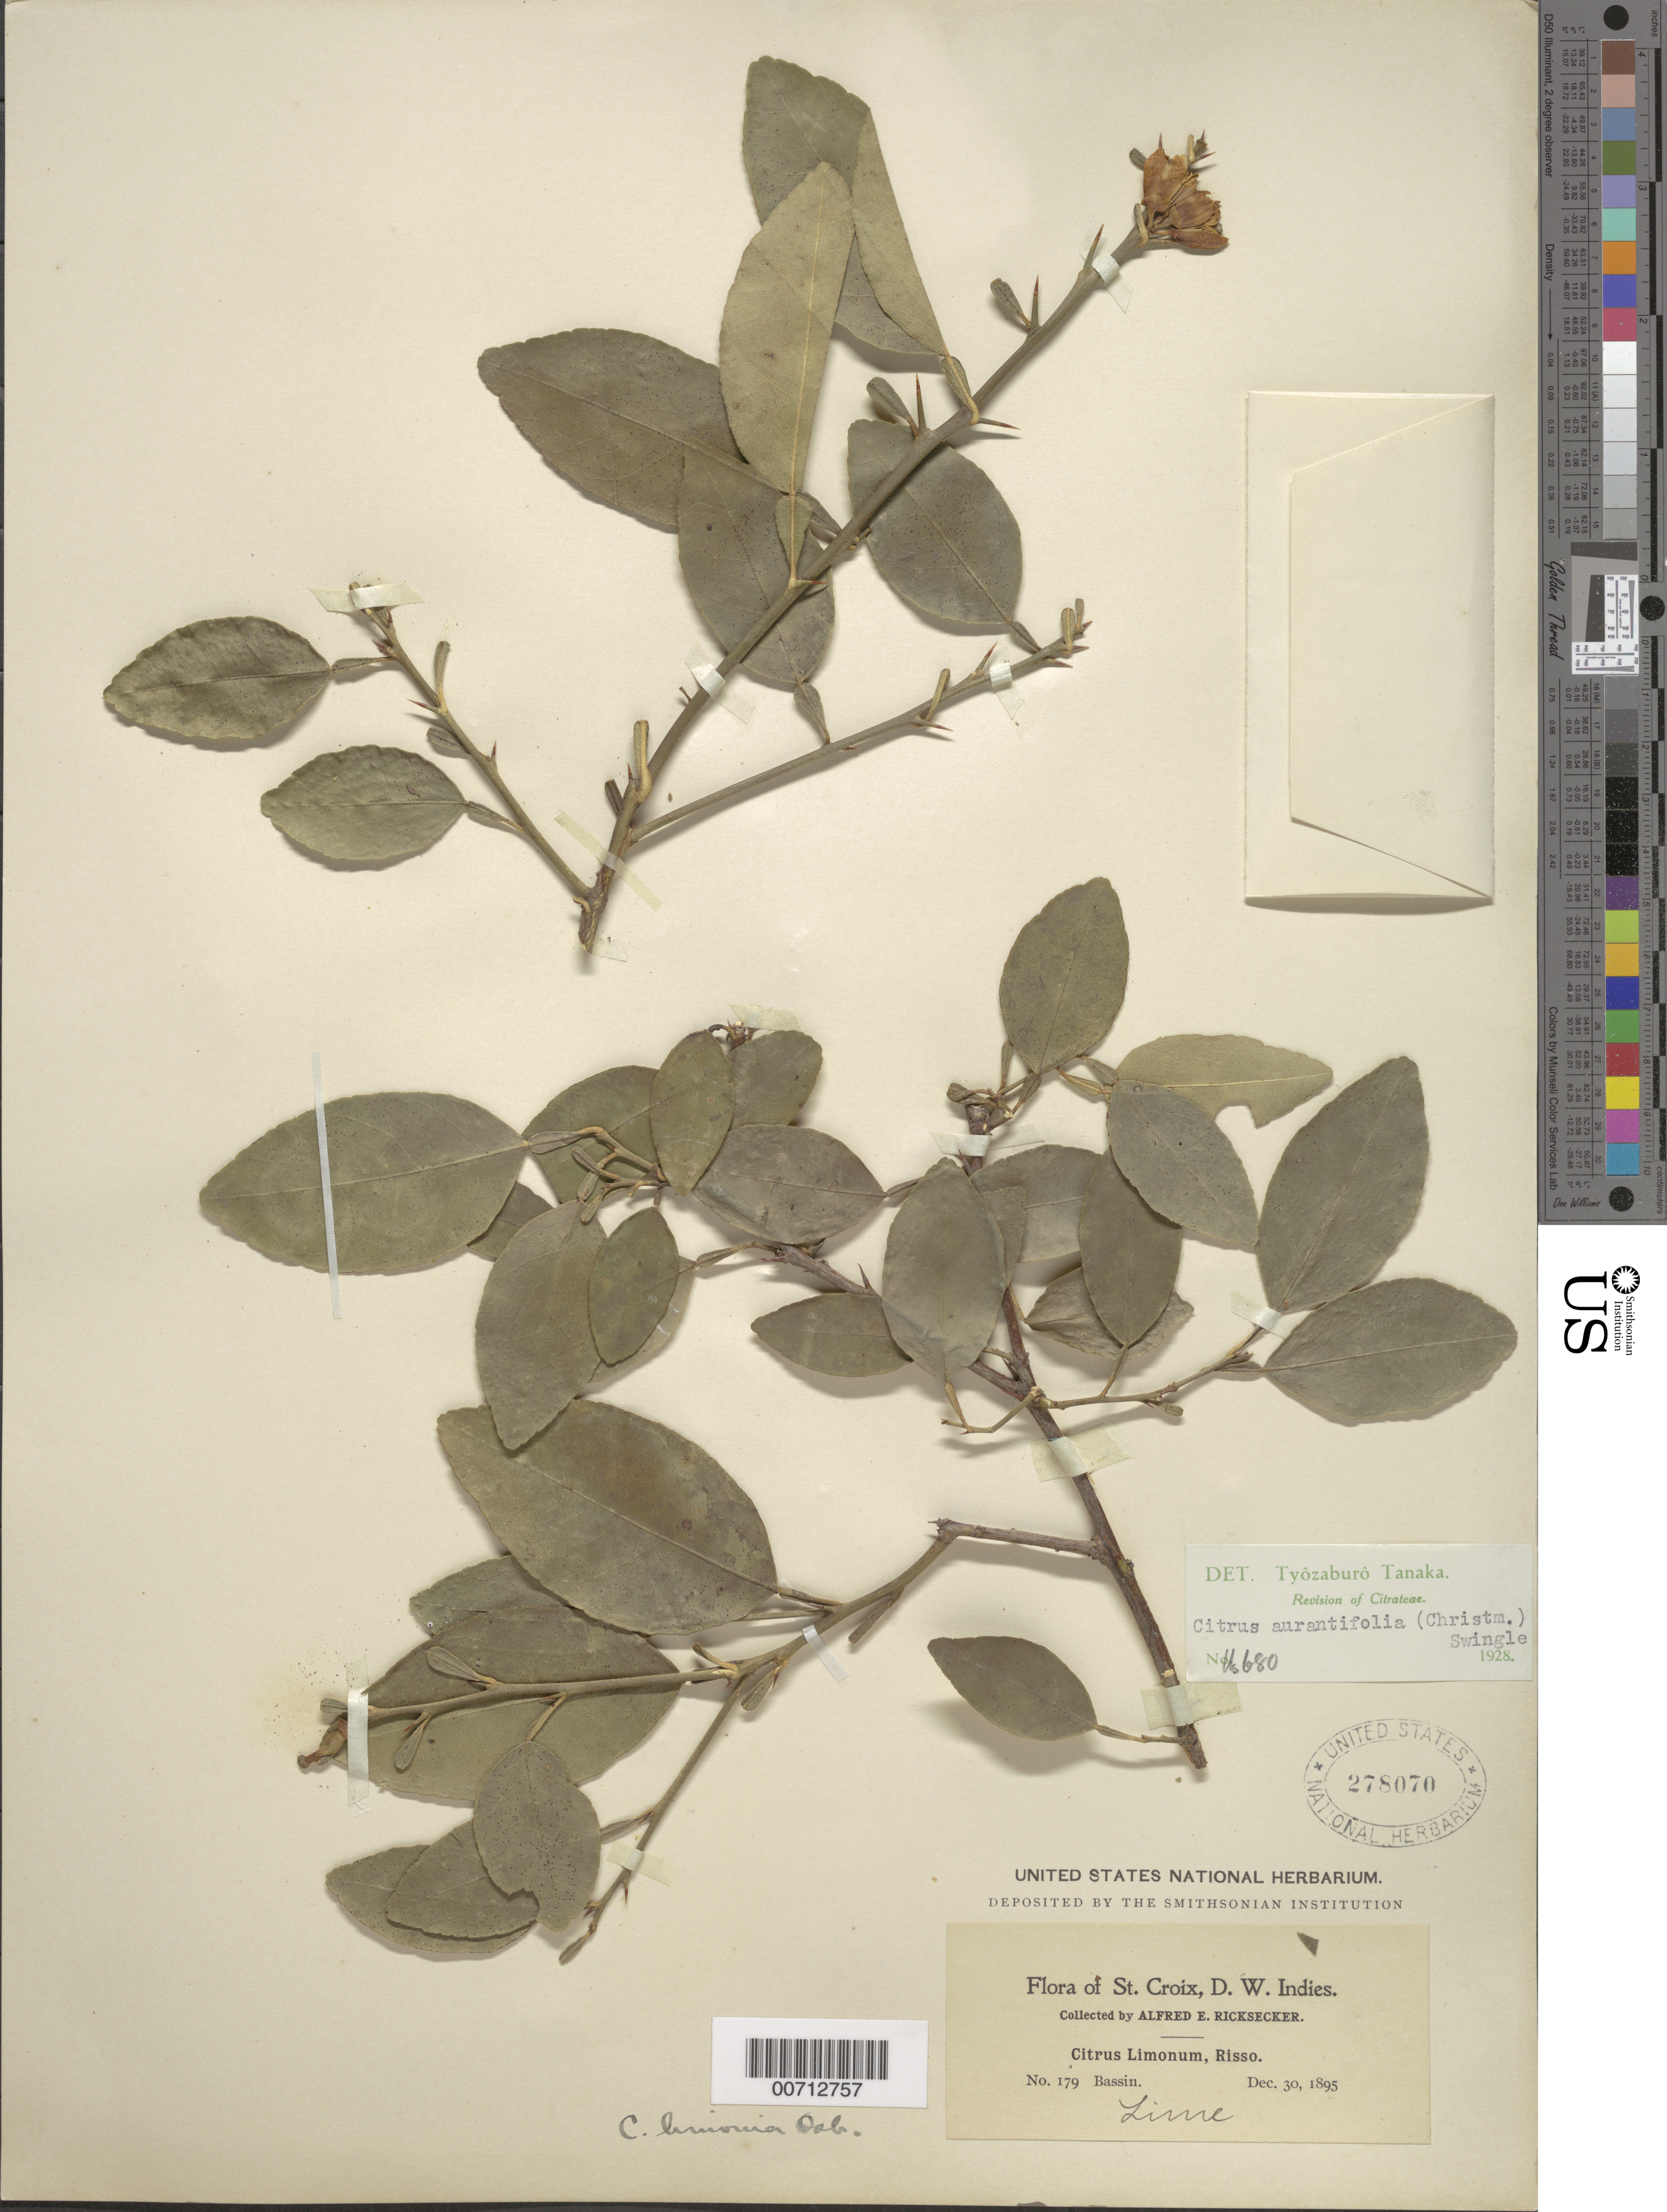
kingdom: Plantae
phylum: Tracheophyta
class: Magnoliopsida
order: Sapindales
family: Rutaceae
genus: Citrus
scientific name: Citrus x aurantifolia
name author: (Christm.) Swingle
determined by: Tanaka, T.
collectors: A. E. Ricksecker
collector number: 179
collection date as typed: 30 Dec 1895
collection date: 1895-12-30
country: U.S. Virgin Islands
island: St. Croix Island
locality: Bassin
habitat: Bassin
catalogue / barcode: US 278070